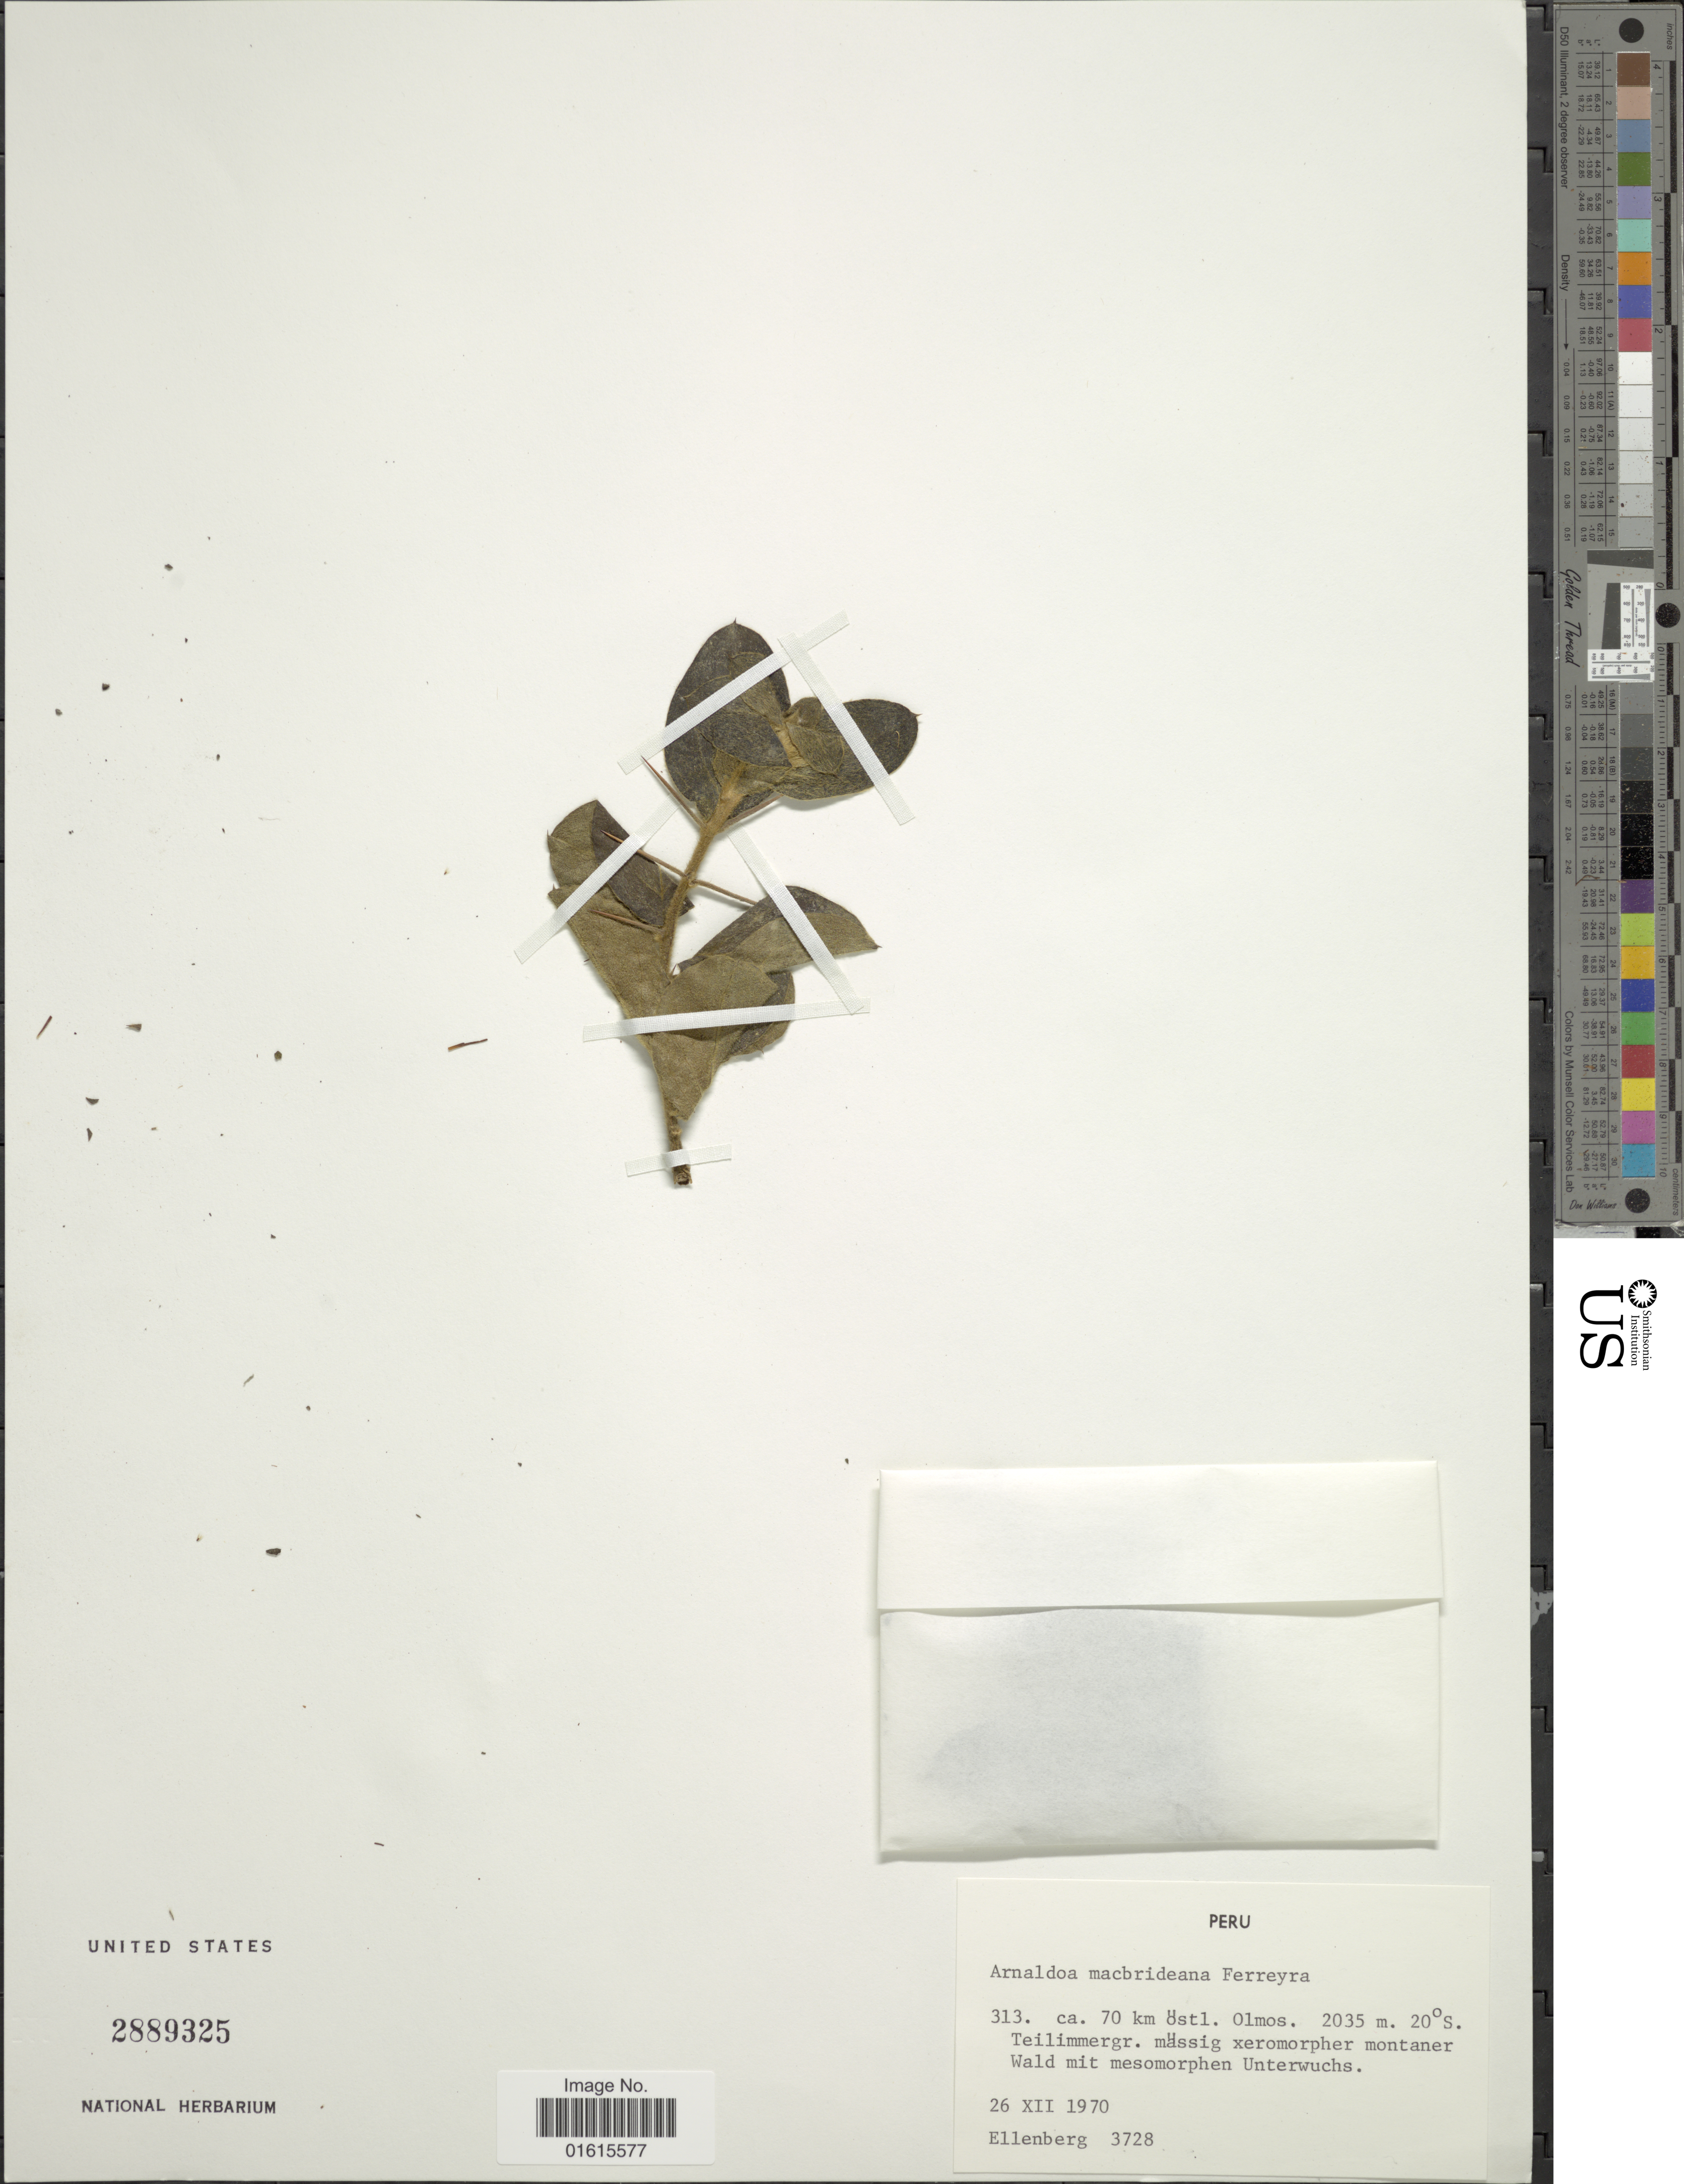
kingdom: Plantae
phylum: Tracheophyta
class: Magnoliopsida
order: Asterales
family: Asteraceae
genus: Arnaldoa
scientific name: Arnaldoa macbrideana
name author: Ferreyra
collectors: H. Ellenberg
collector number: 3728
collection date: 1970-12-26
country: Peru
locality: Ca. 70 km. ostl. Olmos 20° S.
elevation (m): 2035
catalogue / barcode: US 2889325